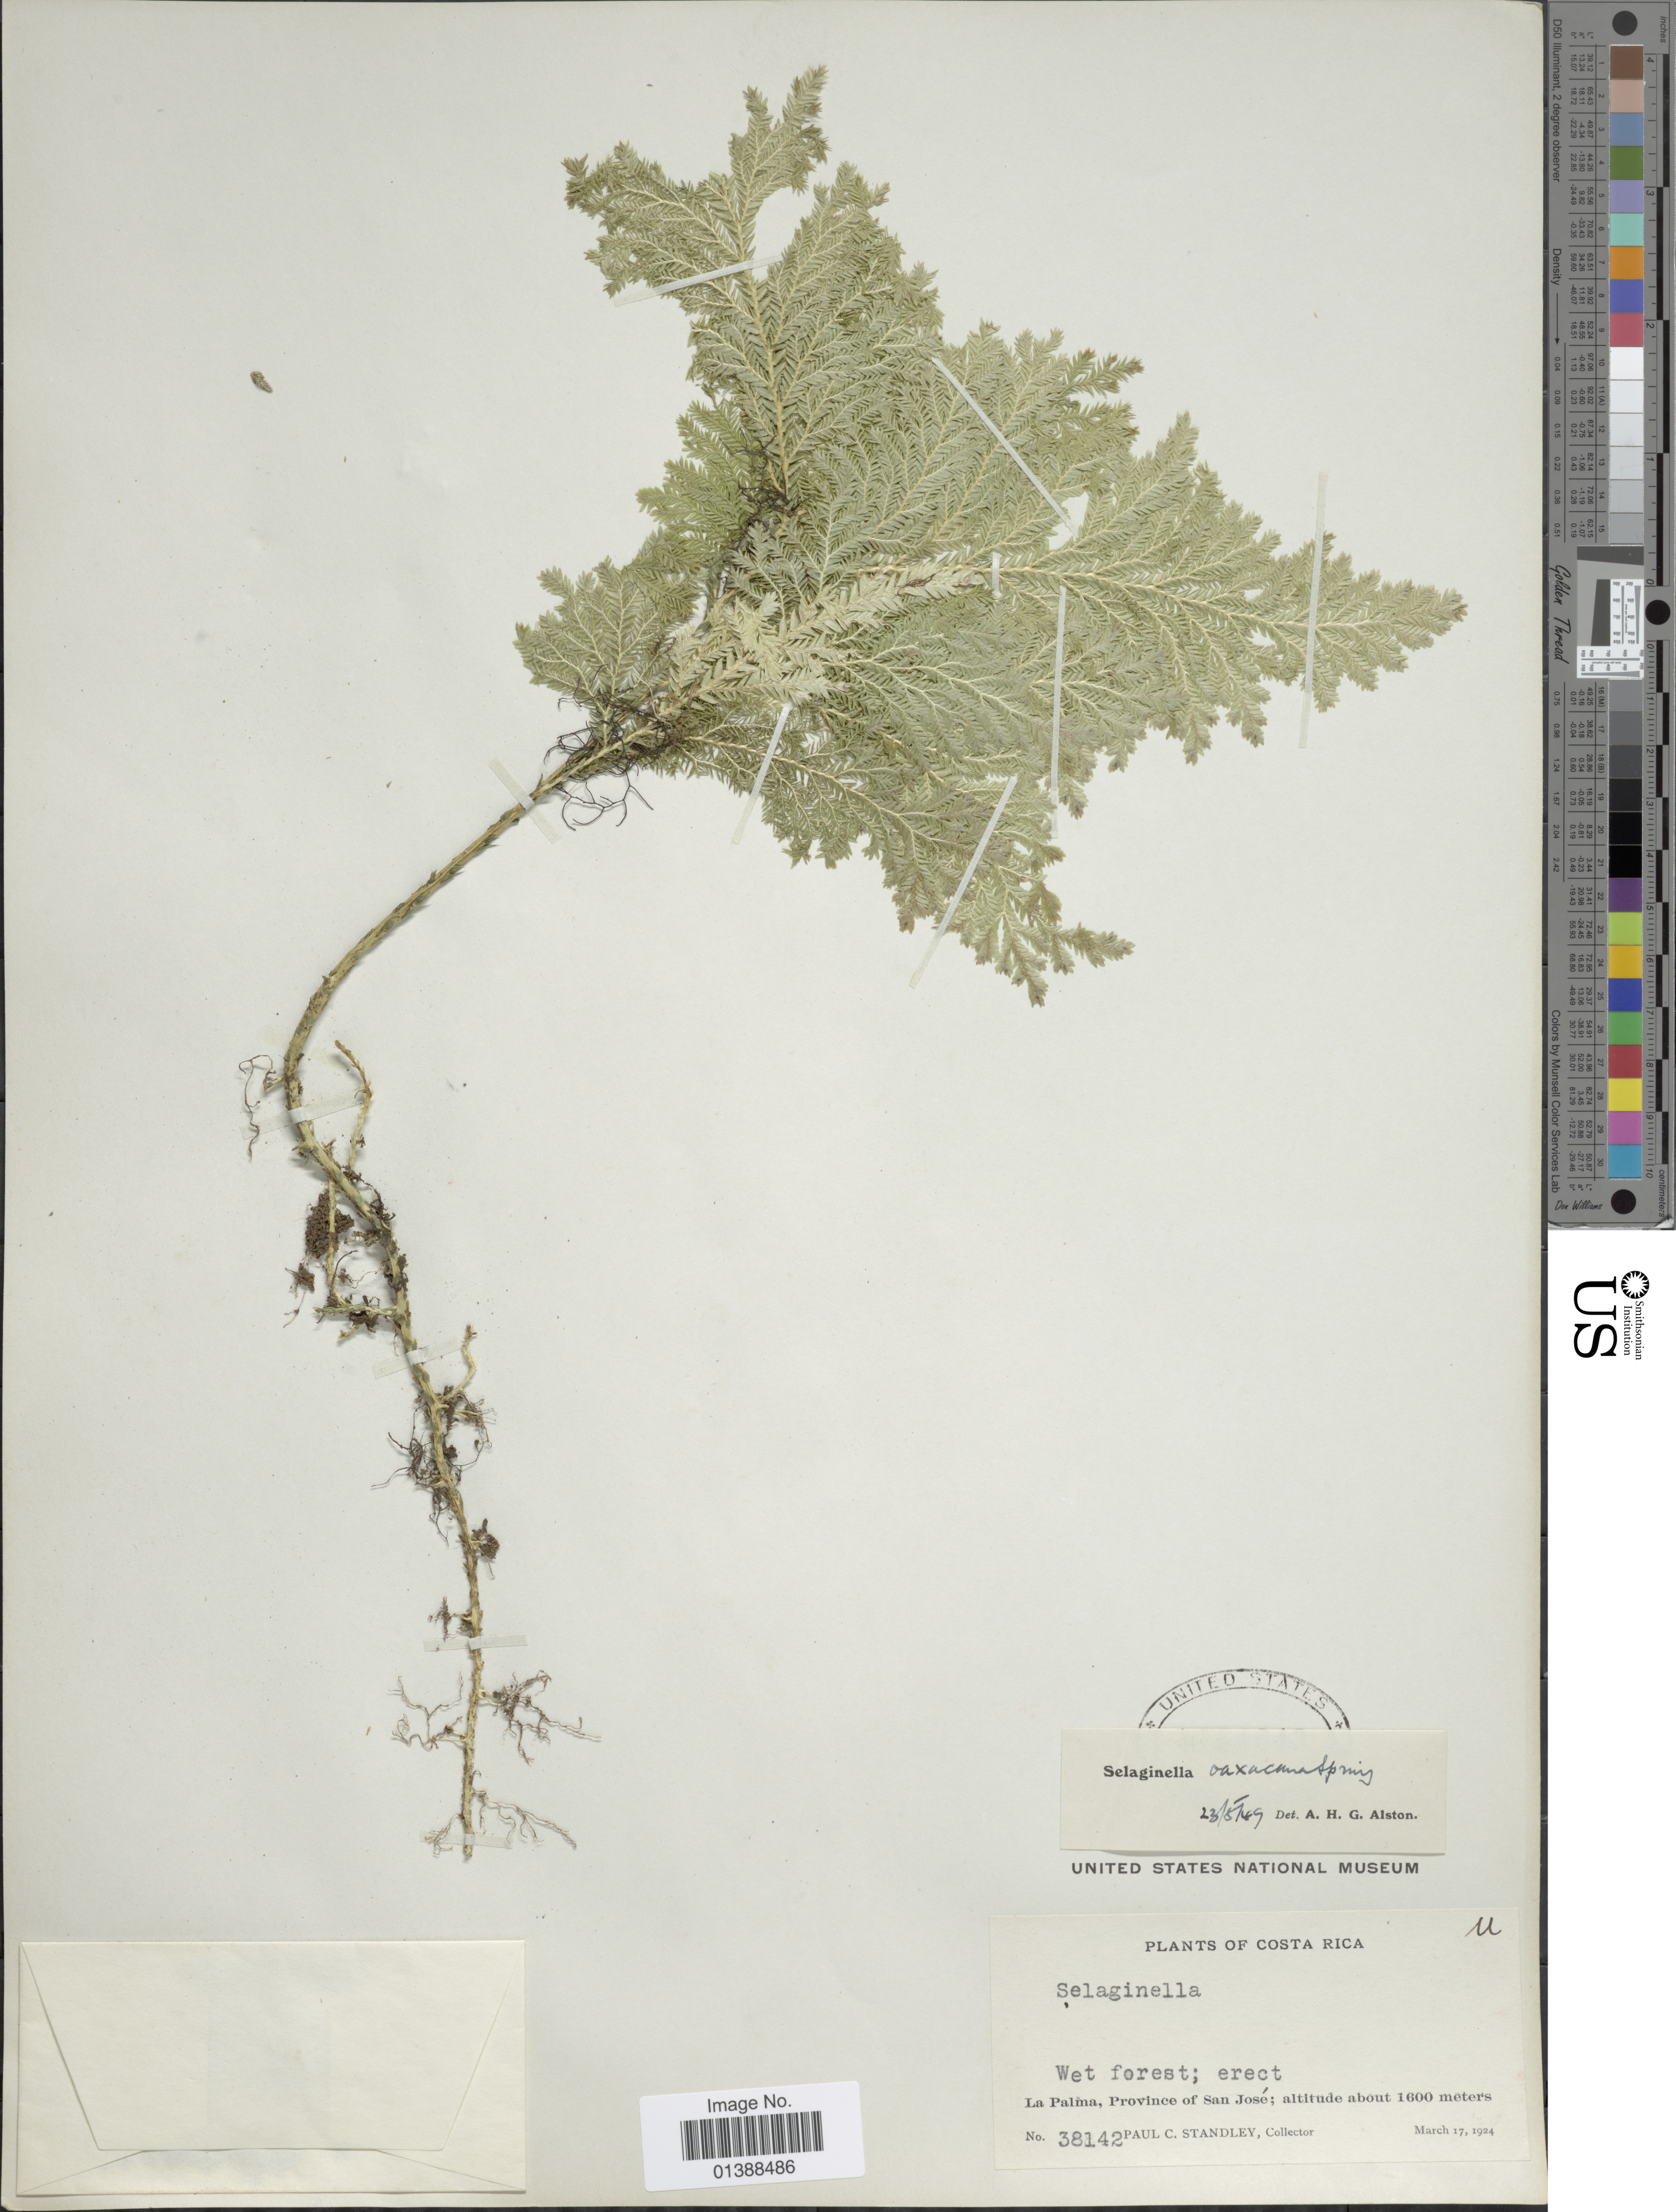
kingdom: Plantae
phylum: Tracheophyta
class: Lycopodiopsida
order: Selaginellales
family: Selaginellaceae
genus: Selaginella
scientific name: Selaginella oaxacana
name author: Spring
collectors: P. C. Standley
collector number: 38142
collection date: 1924-03-17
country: Costa Rica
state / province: San José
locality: La Palma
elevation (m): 1600